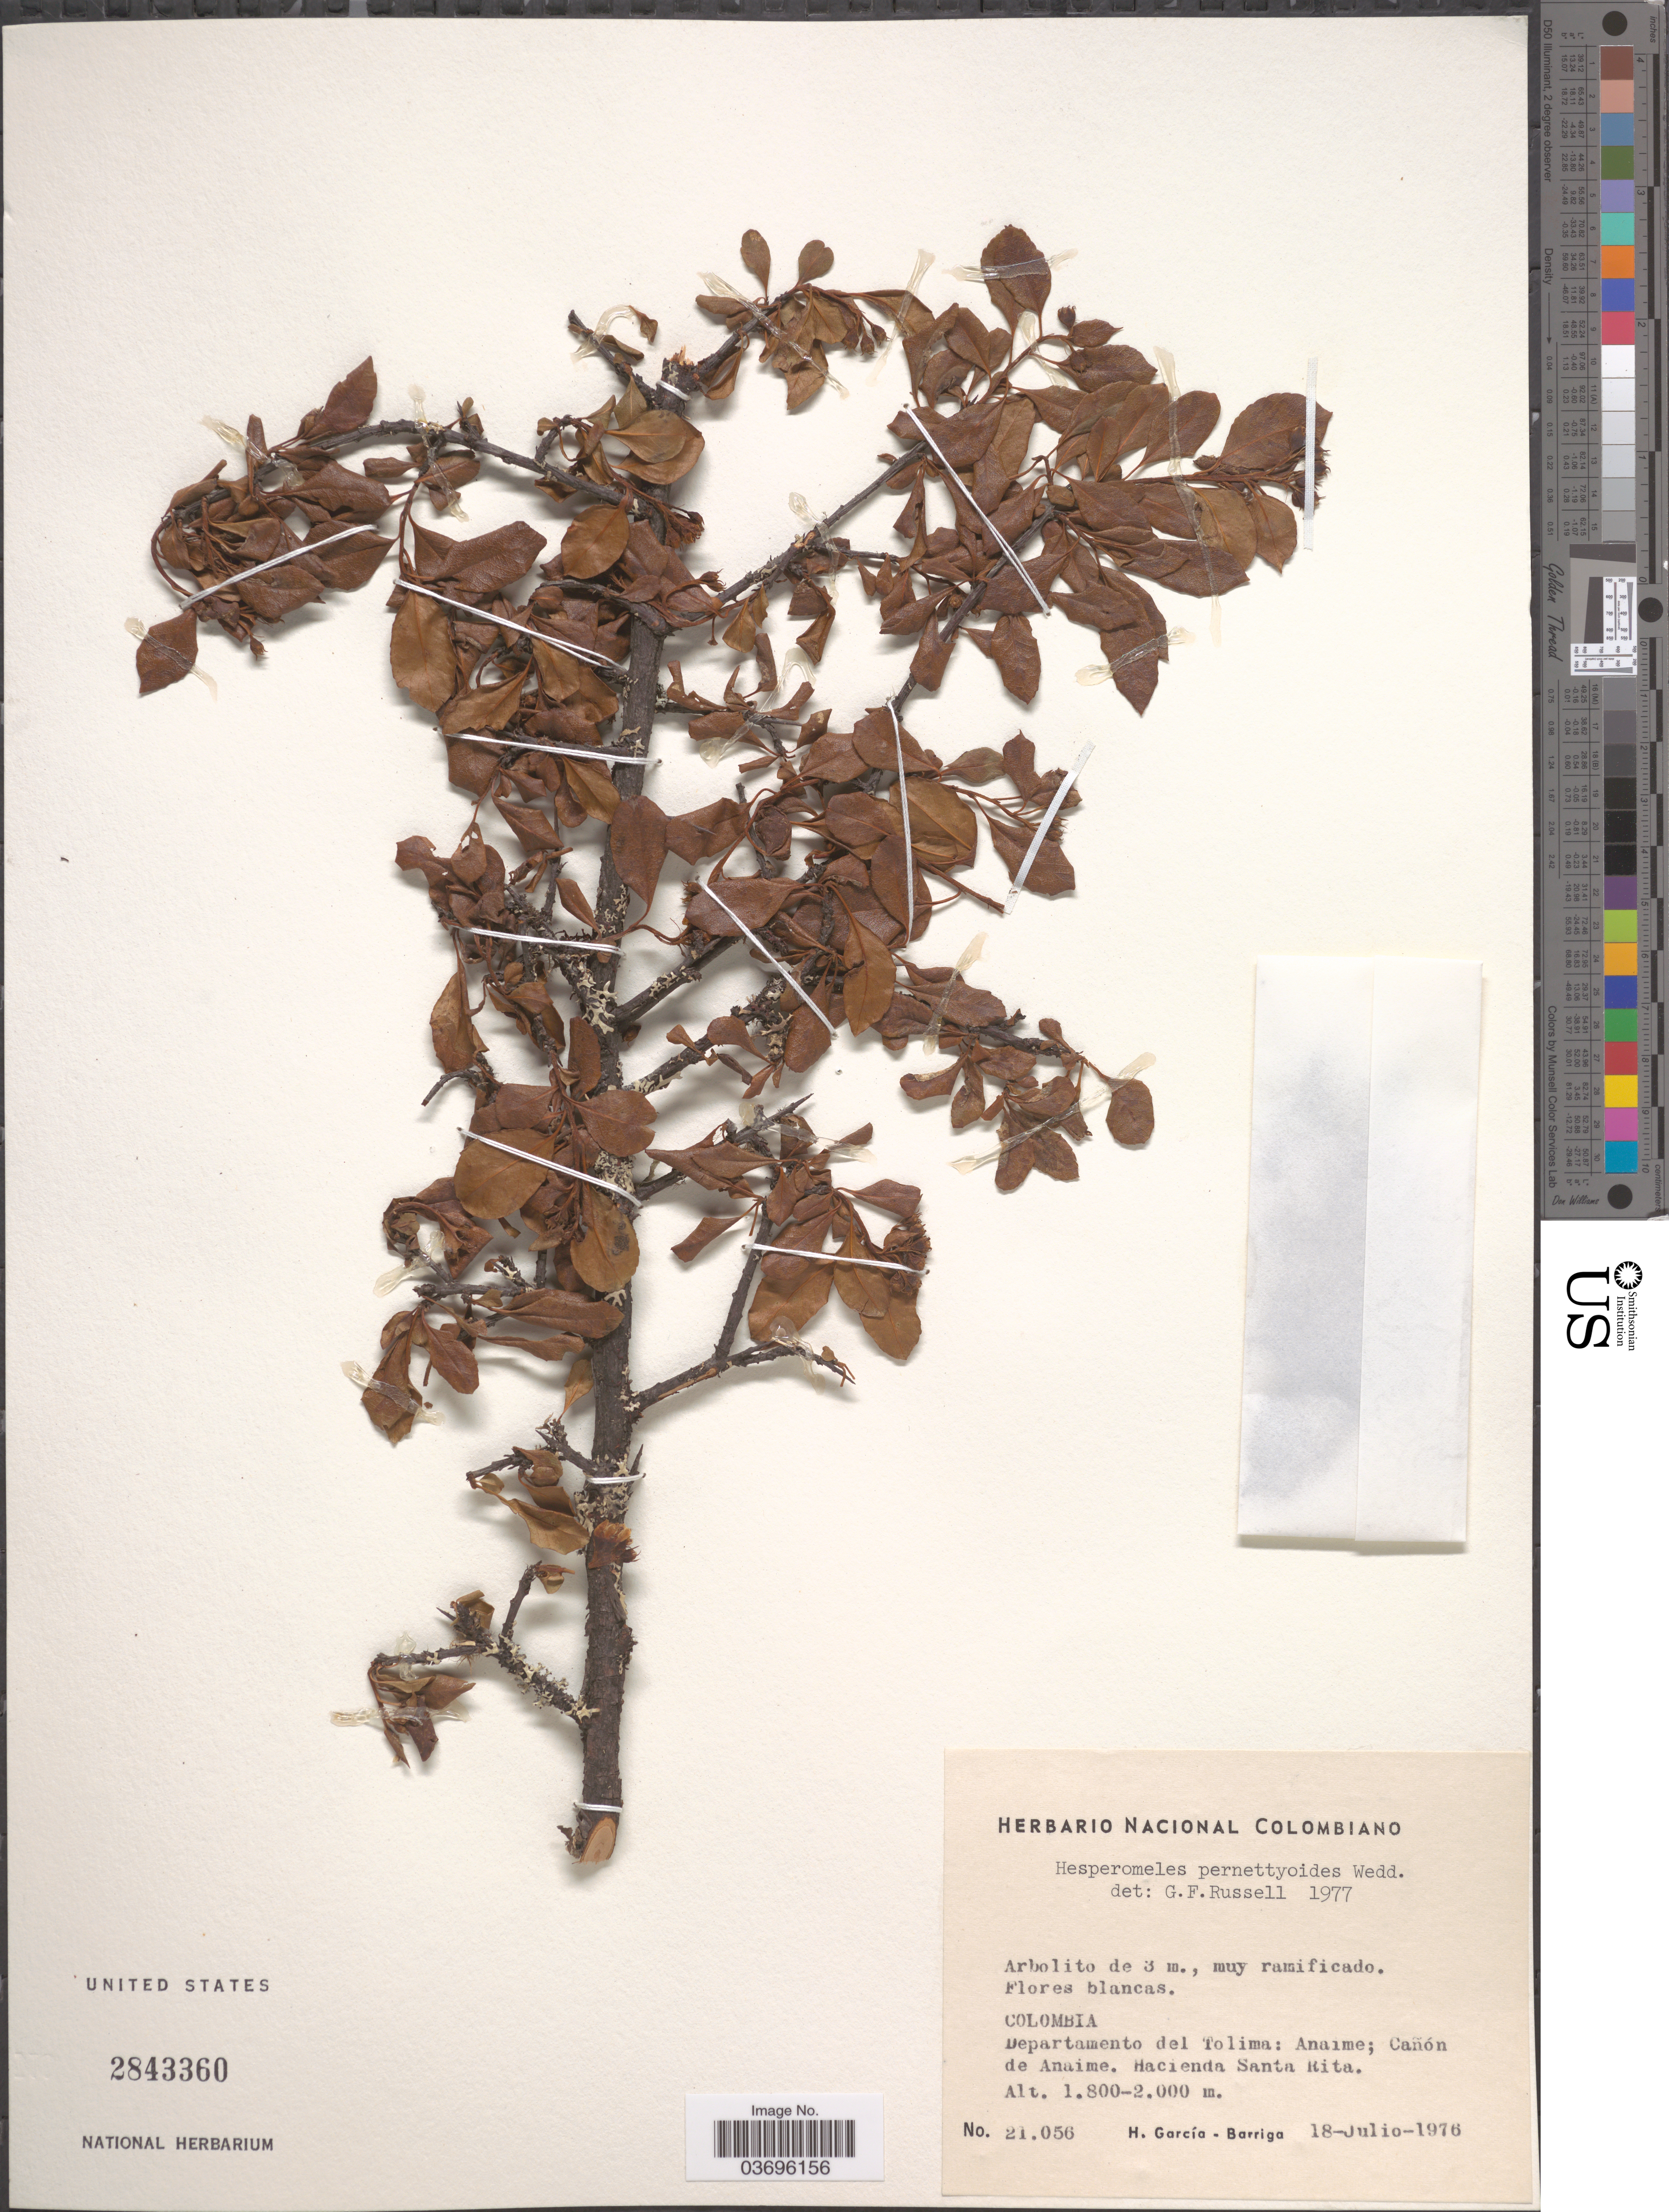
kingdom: Plantae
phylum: Tracheophyta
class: Magnoliopsida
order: Rosales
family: Rosaceae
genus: Hesperomeles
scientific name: Hesperomeles pernettyoides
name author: Wedd.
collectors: H. García Barriga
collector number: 21056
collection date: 1976-07-18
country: Colombia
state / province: Tolima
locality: Departamento del Tolima: Anaime; Cañón de Anaime. Hacienda Santa Rita.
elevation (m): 1800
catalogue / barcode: US 2843360